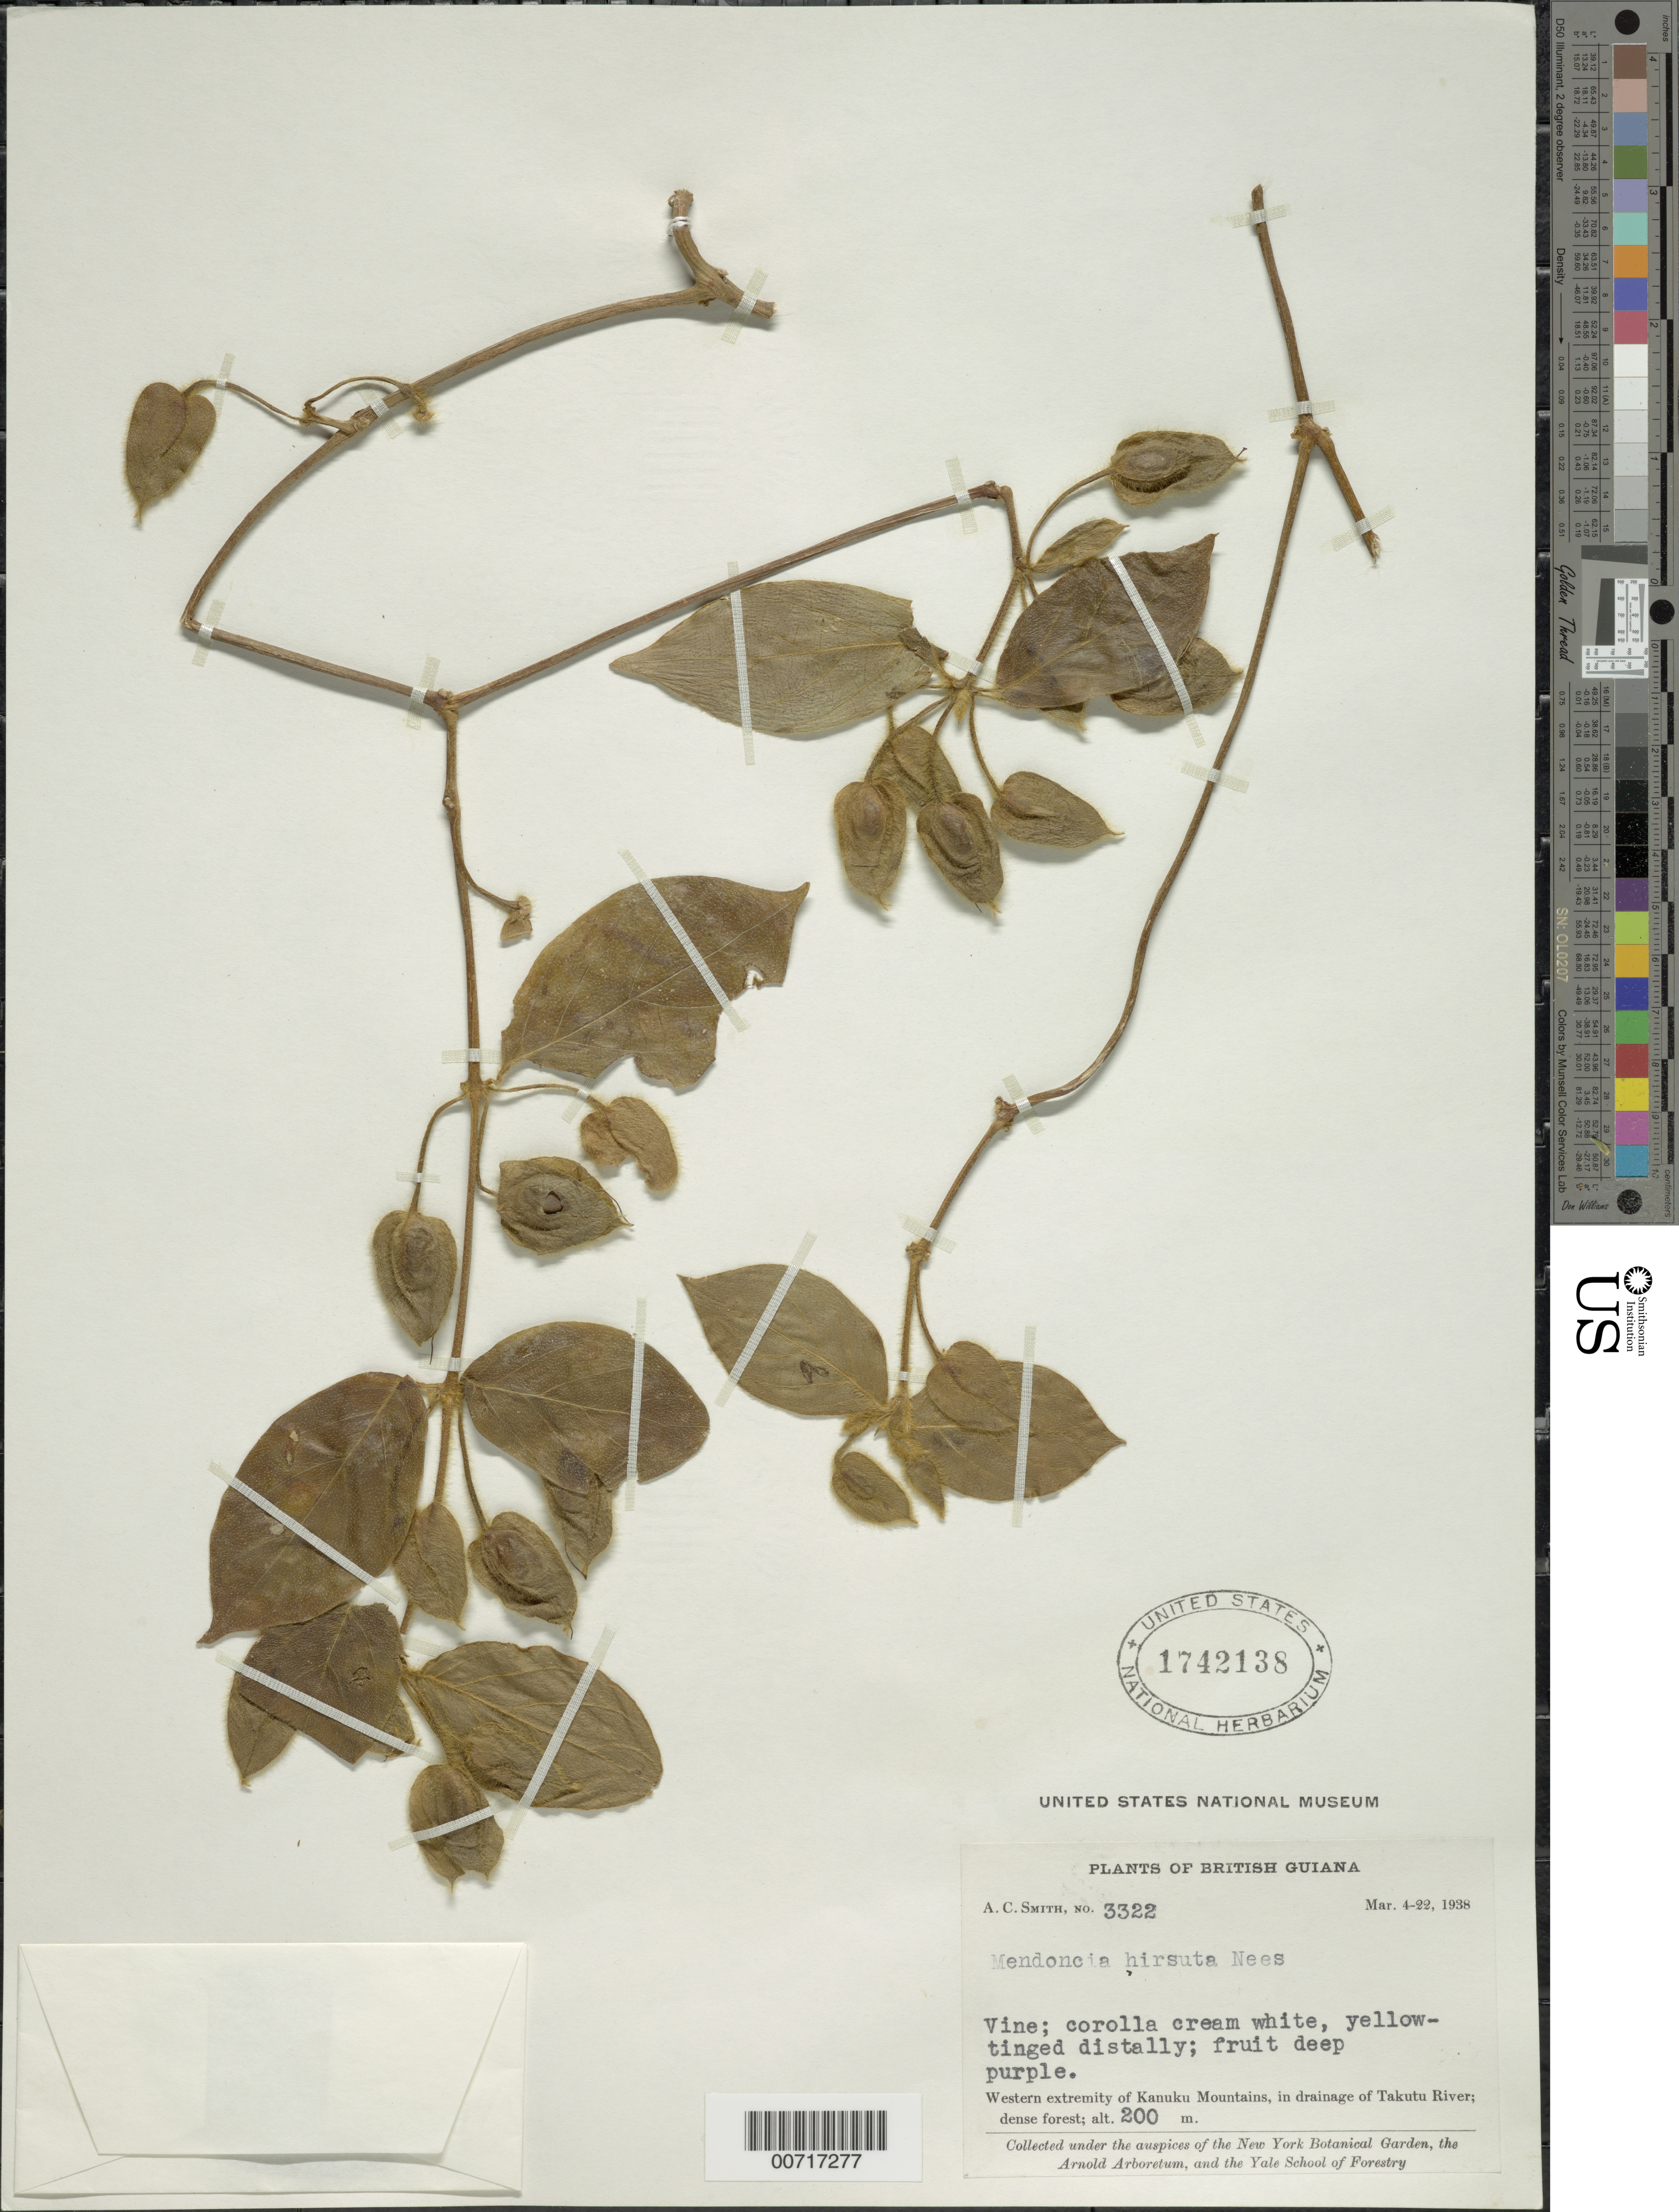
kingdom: Plantae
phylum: Tracheophyta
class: Magnoliopsida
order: Lamiales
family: Acanthaceae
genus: Mendoncia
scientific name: Mendoncia hirsuta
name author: Poepp. & Endl.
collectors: A. C. Smith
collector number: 3322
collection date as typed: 4-Mar-38 to 22-Mar-38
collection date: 1938-03-04/1938-03-22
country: Guyana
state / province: U. Takutu-U. Essequibo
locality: Kanuku Mts., drainage of Takutu R., western extremity of Kanuku Mountains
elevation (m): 200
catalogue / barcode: US 1742138